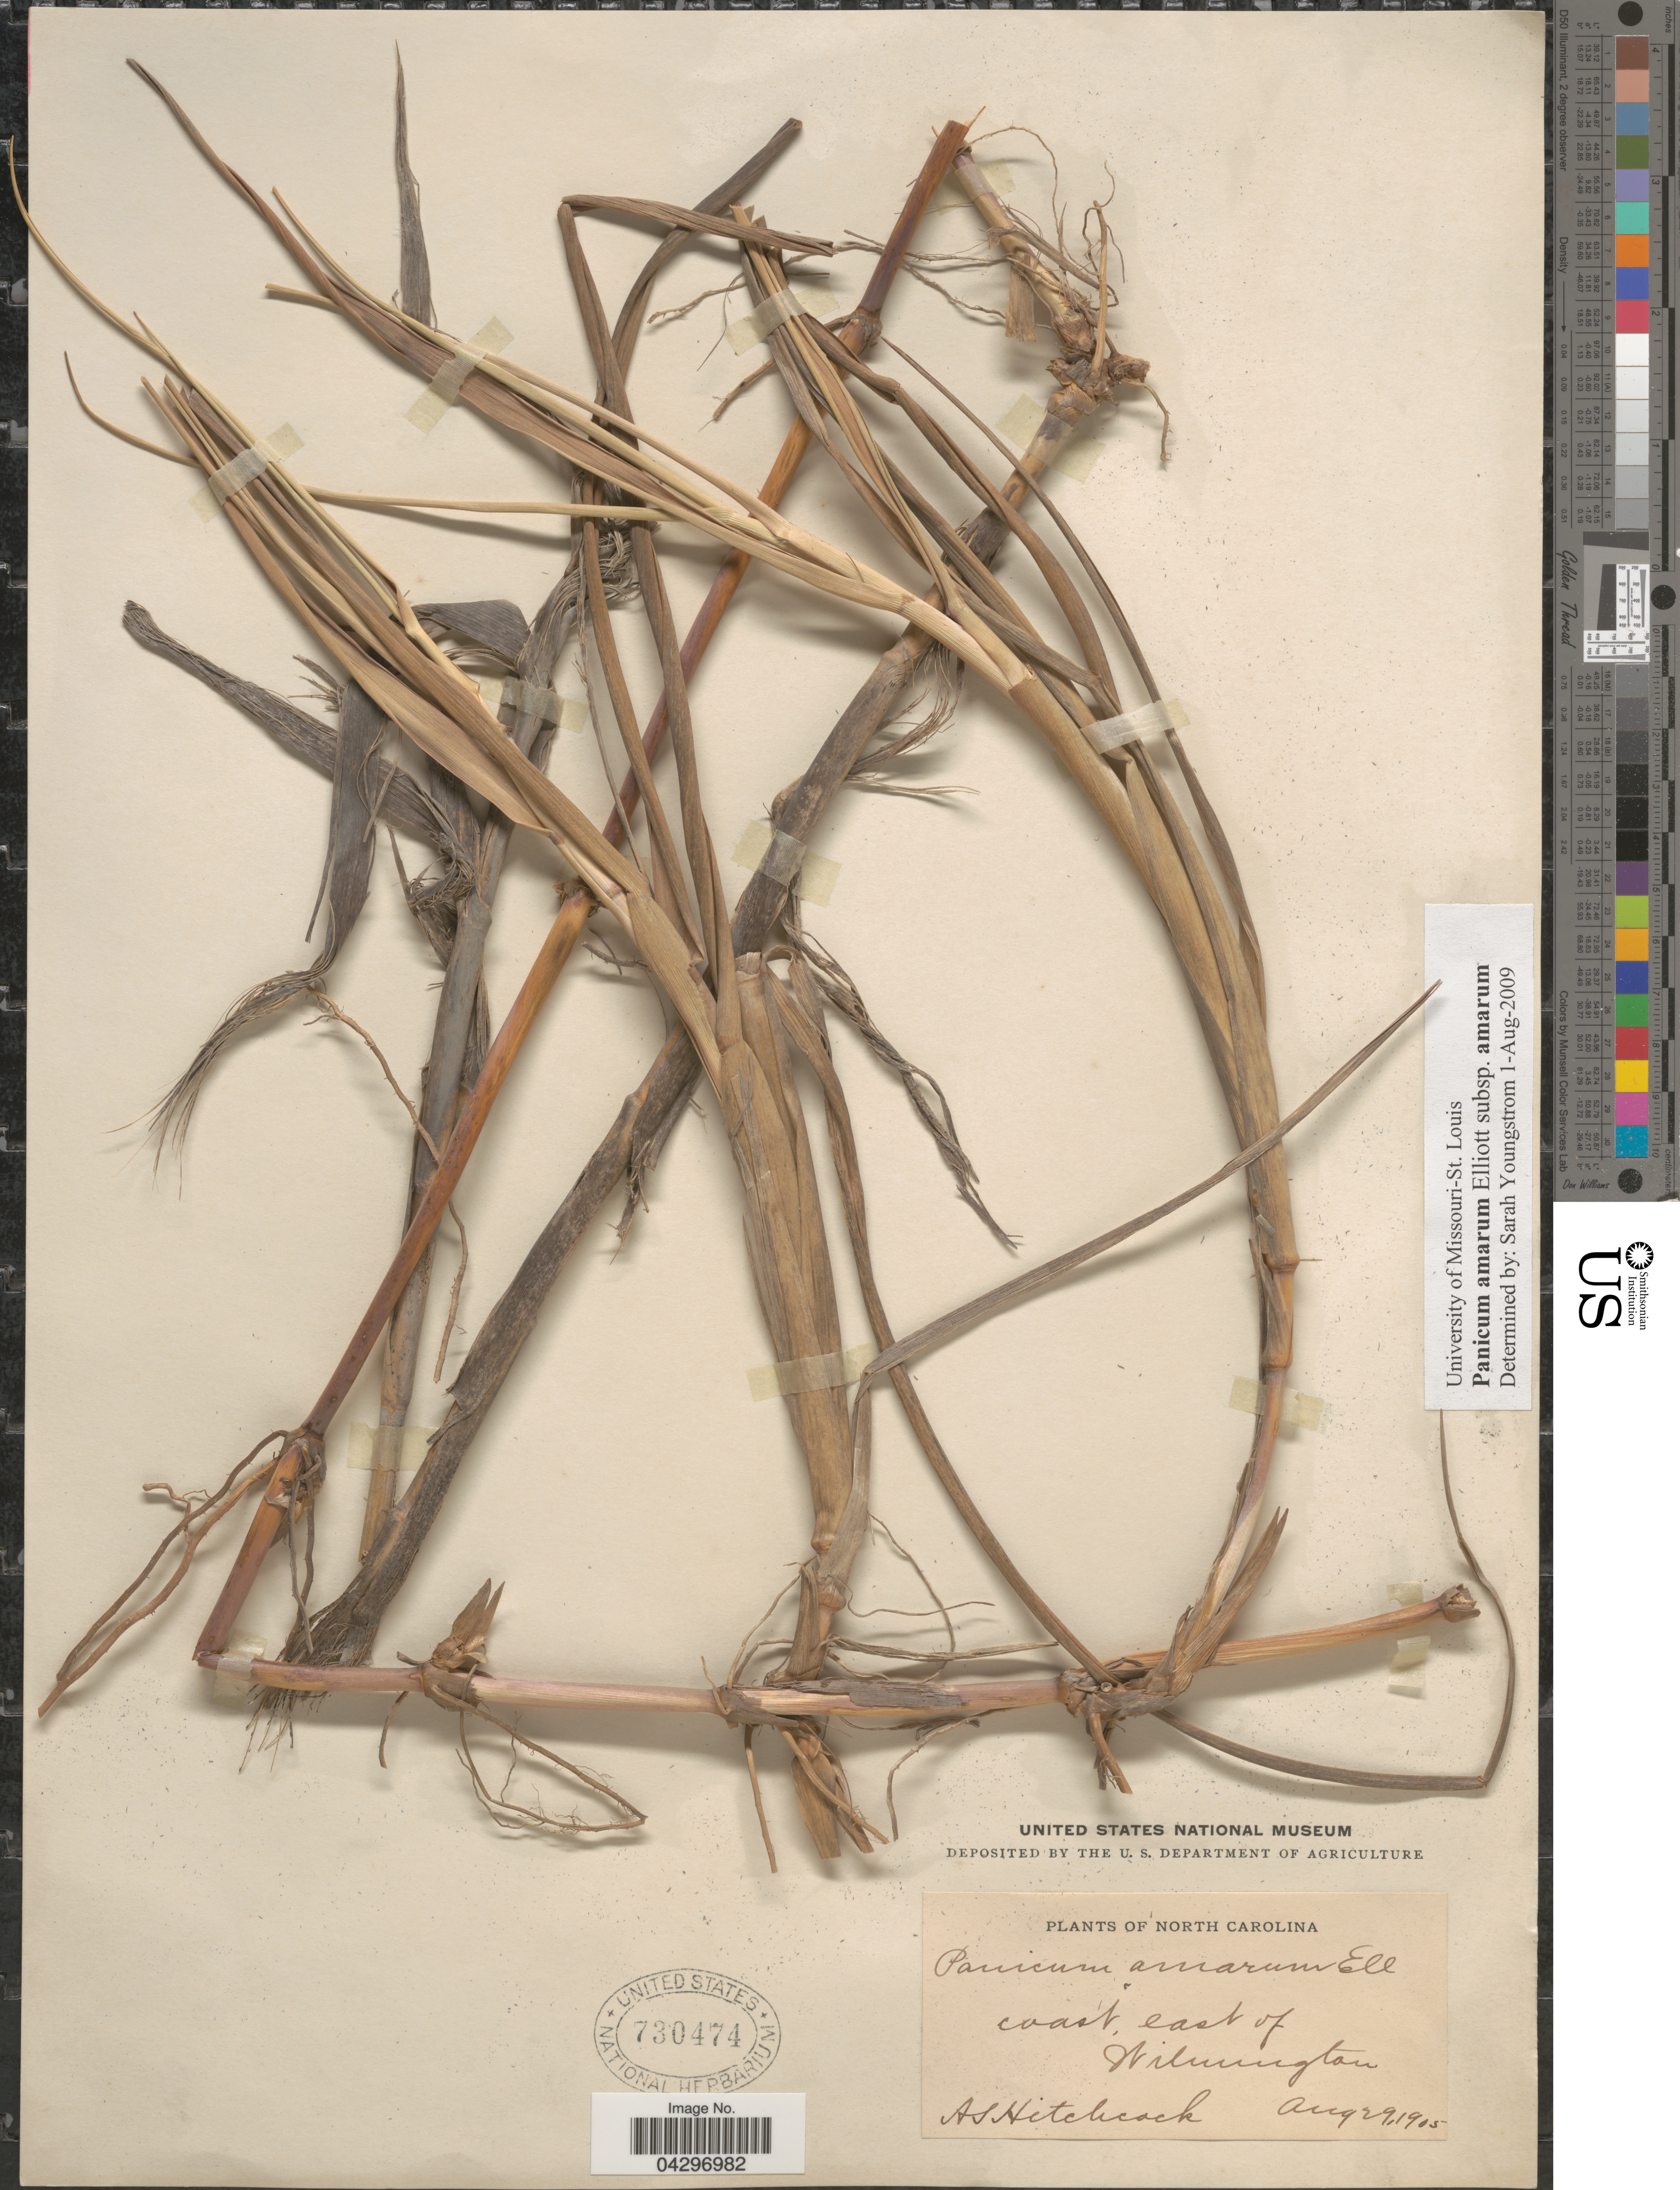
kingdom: Plantae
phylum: Tracheophyta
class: Liliopsida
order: Poales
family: Poaceae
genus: Panicum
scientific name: Panicum amarum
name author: Elliott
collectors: A. S. Hitchcock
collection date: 1905-08-29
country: United States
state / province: North Carolina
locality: Coast, east of Wilmington.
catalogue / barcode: US 730474